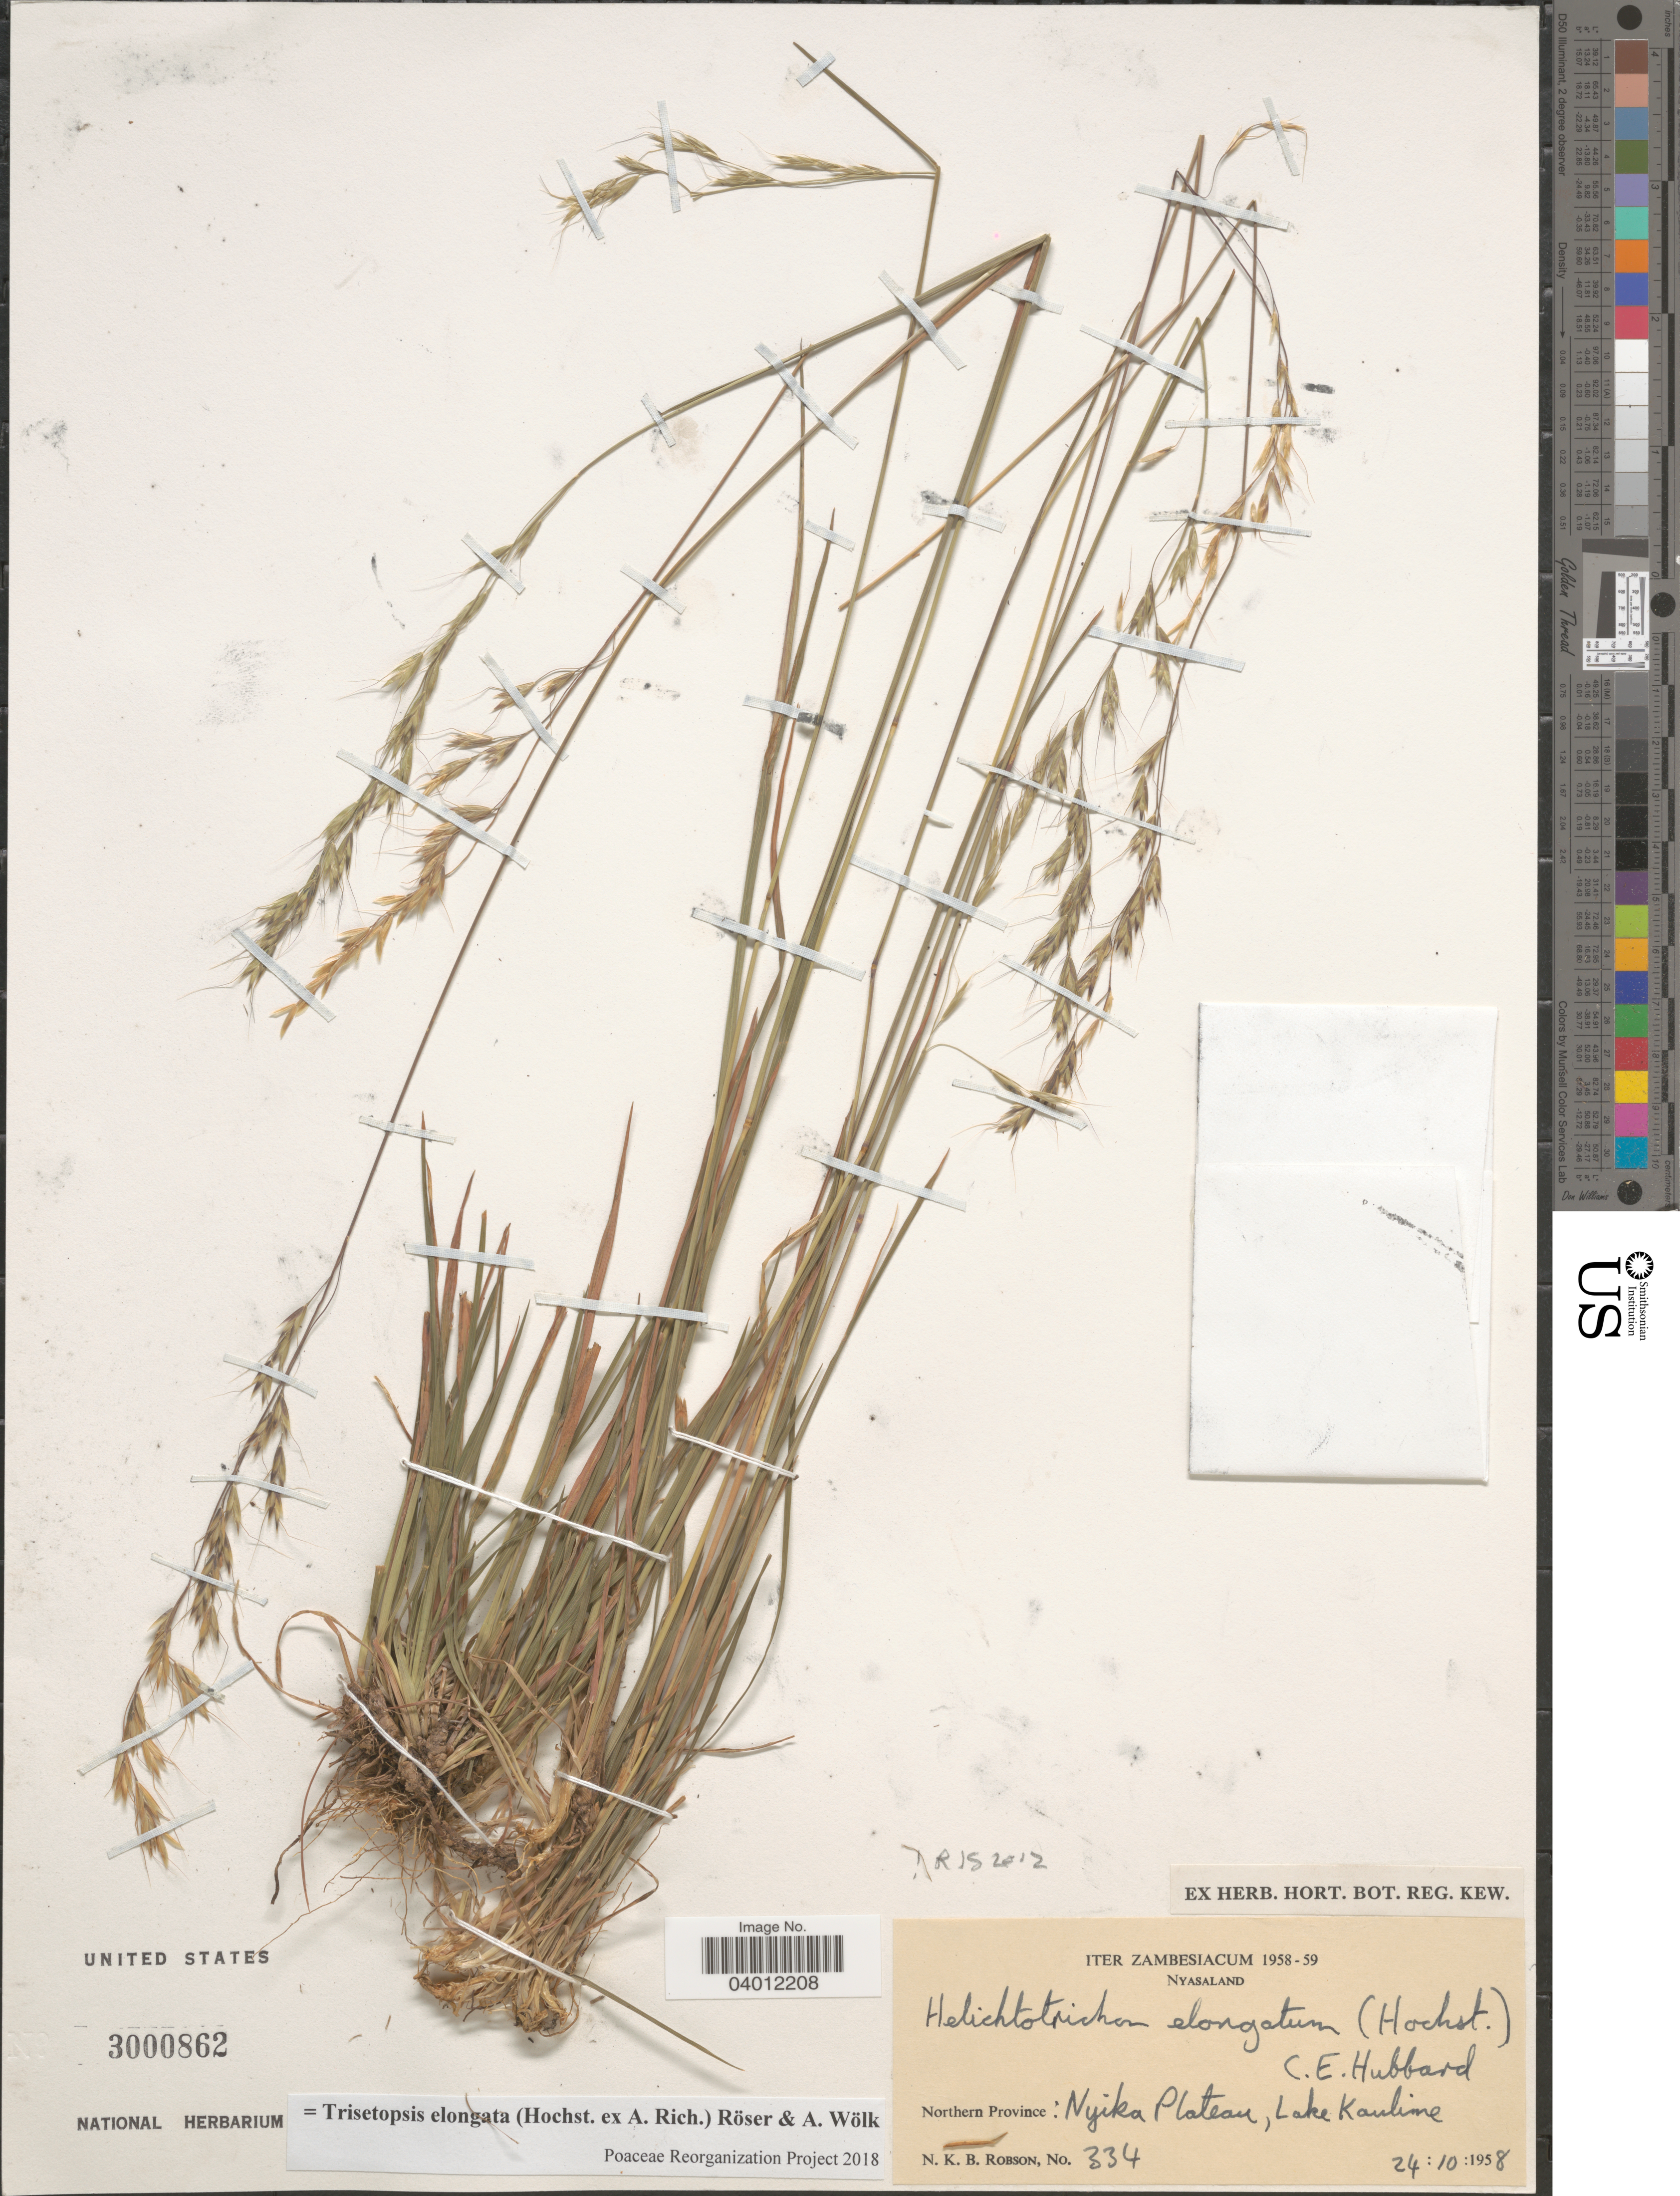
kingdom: Plantae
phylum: Tracheophyta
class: Liliopsida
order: Poales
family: Poaceae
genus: Trisetopsis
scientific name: Trisetopsis elongata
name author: (Hochst. ex A. Rich.) Röser & Wölk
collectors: N. Robson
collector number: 334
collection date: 1958-10-24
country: Malawi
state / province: Northern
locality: Nyasaland. Northern Province: Nyika Plateau, Lake Kauline.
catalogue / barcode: US 3000862